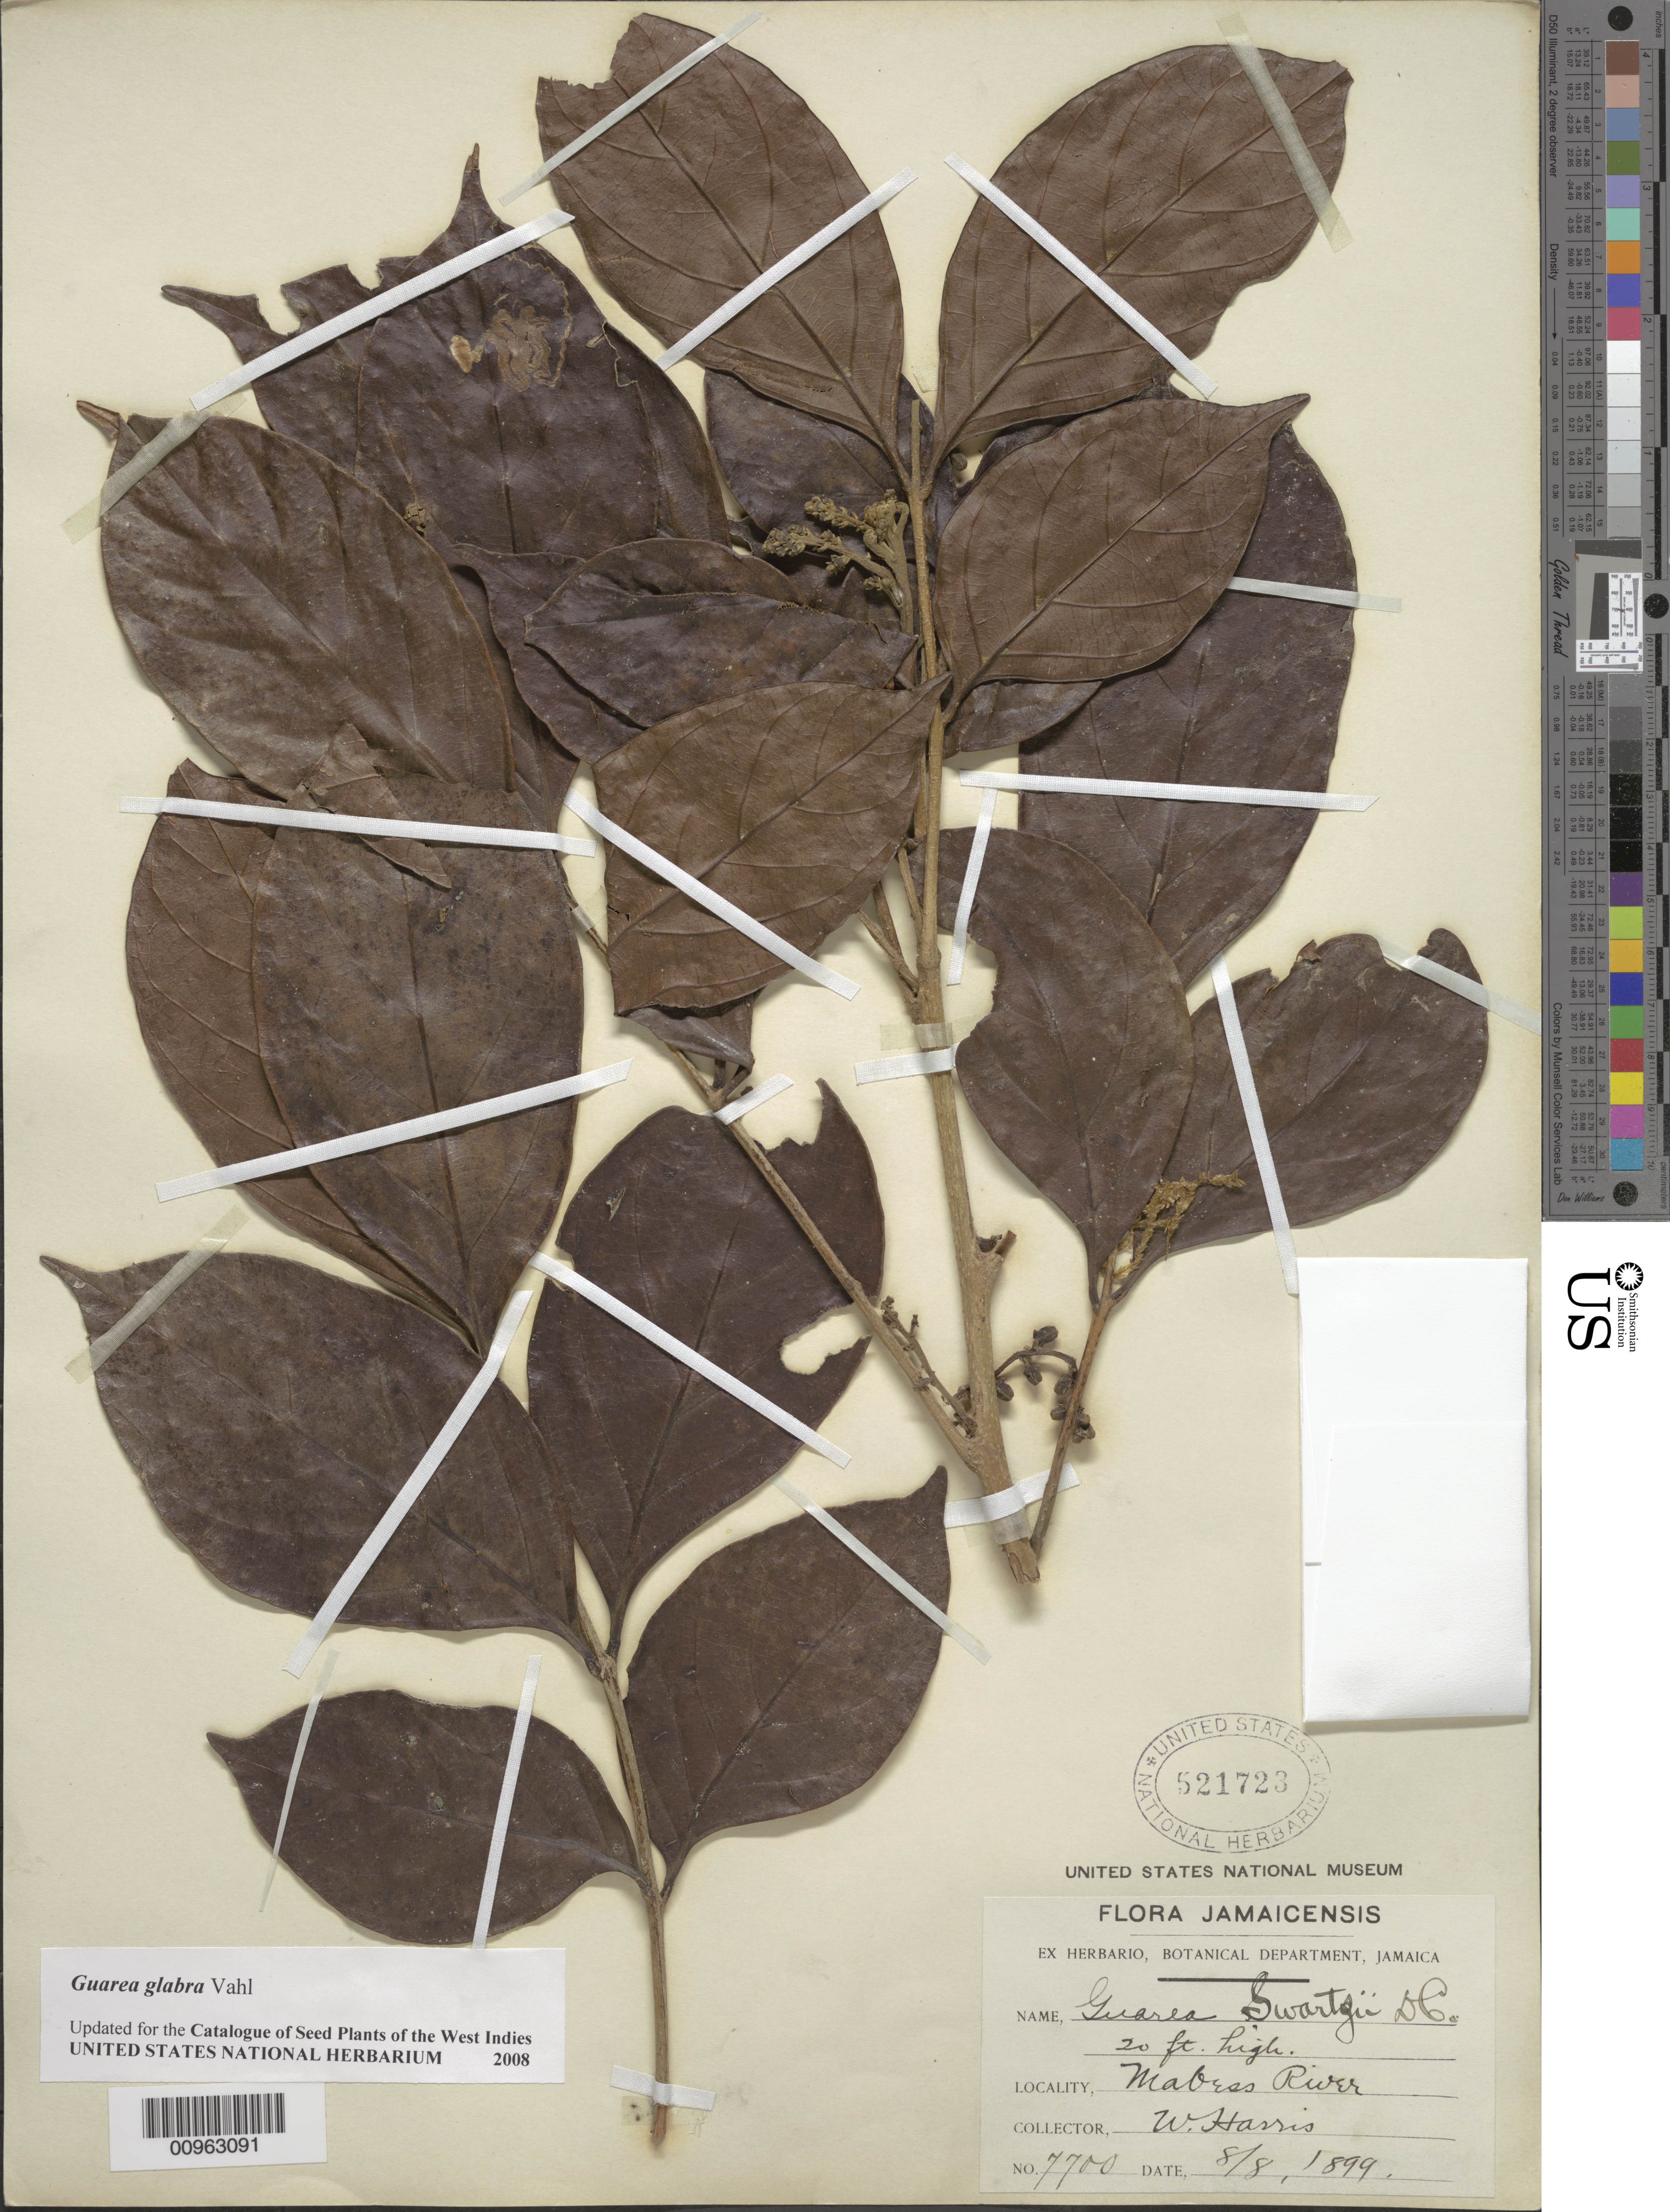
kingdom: Plantae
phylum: Tracheophyta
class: Magnoliopsida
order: Sapindales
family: Meliaceae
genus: Guarea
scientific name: Guarea glabra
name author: Vahl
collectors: W. H. Harris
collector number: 7700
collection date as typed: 08 Aug 1899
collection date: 1899-08-08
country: Jamaica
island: Jamaica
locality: Mabess River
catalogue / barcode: US 521723